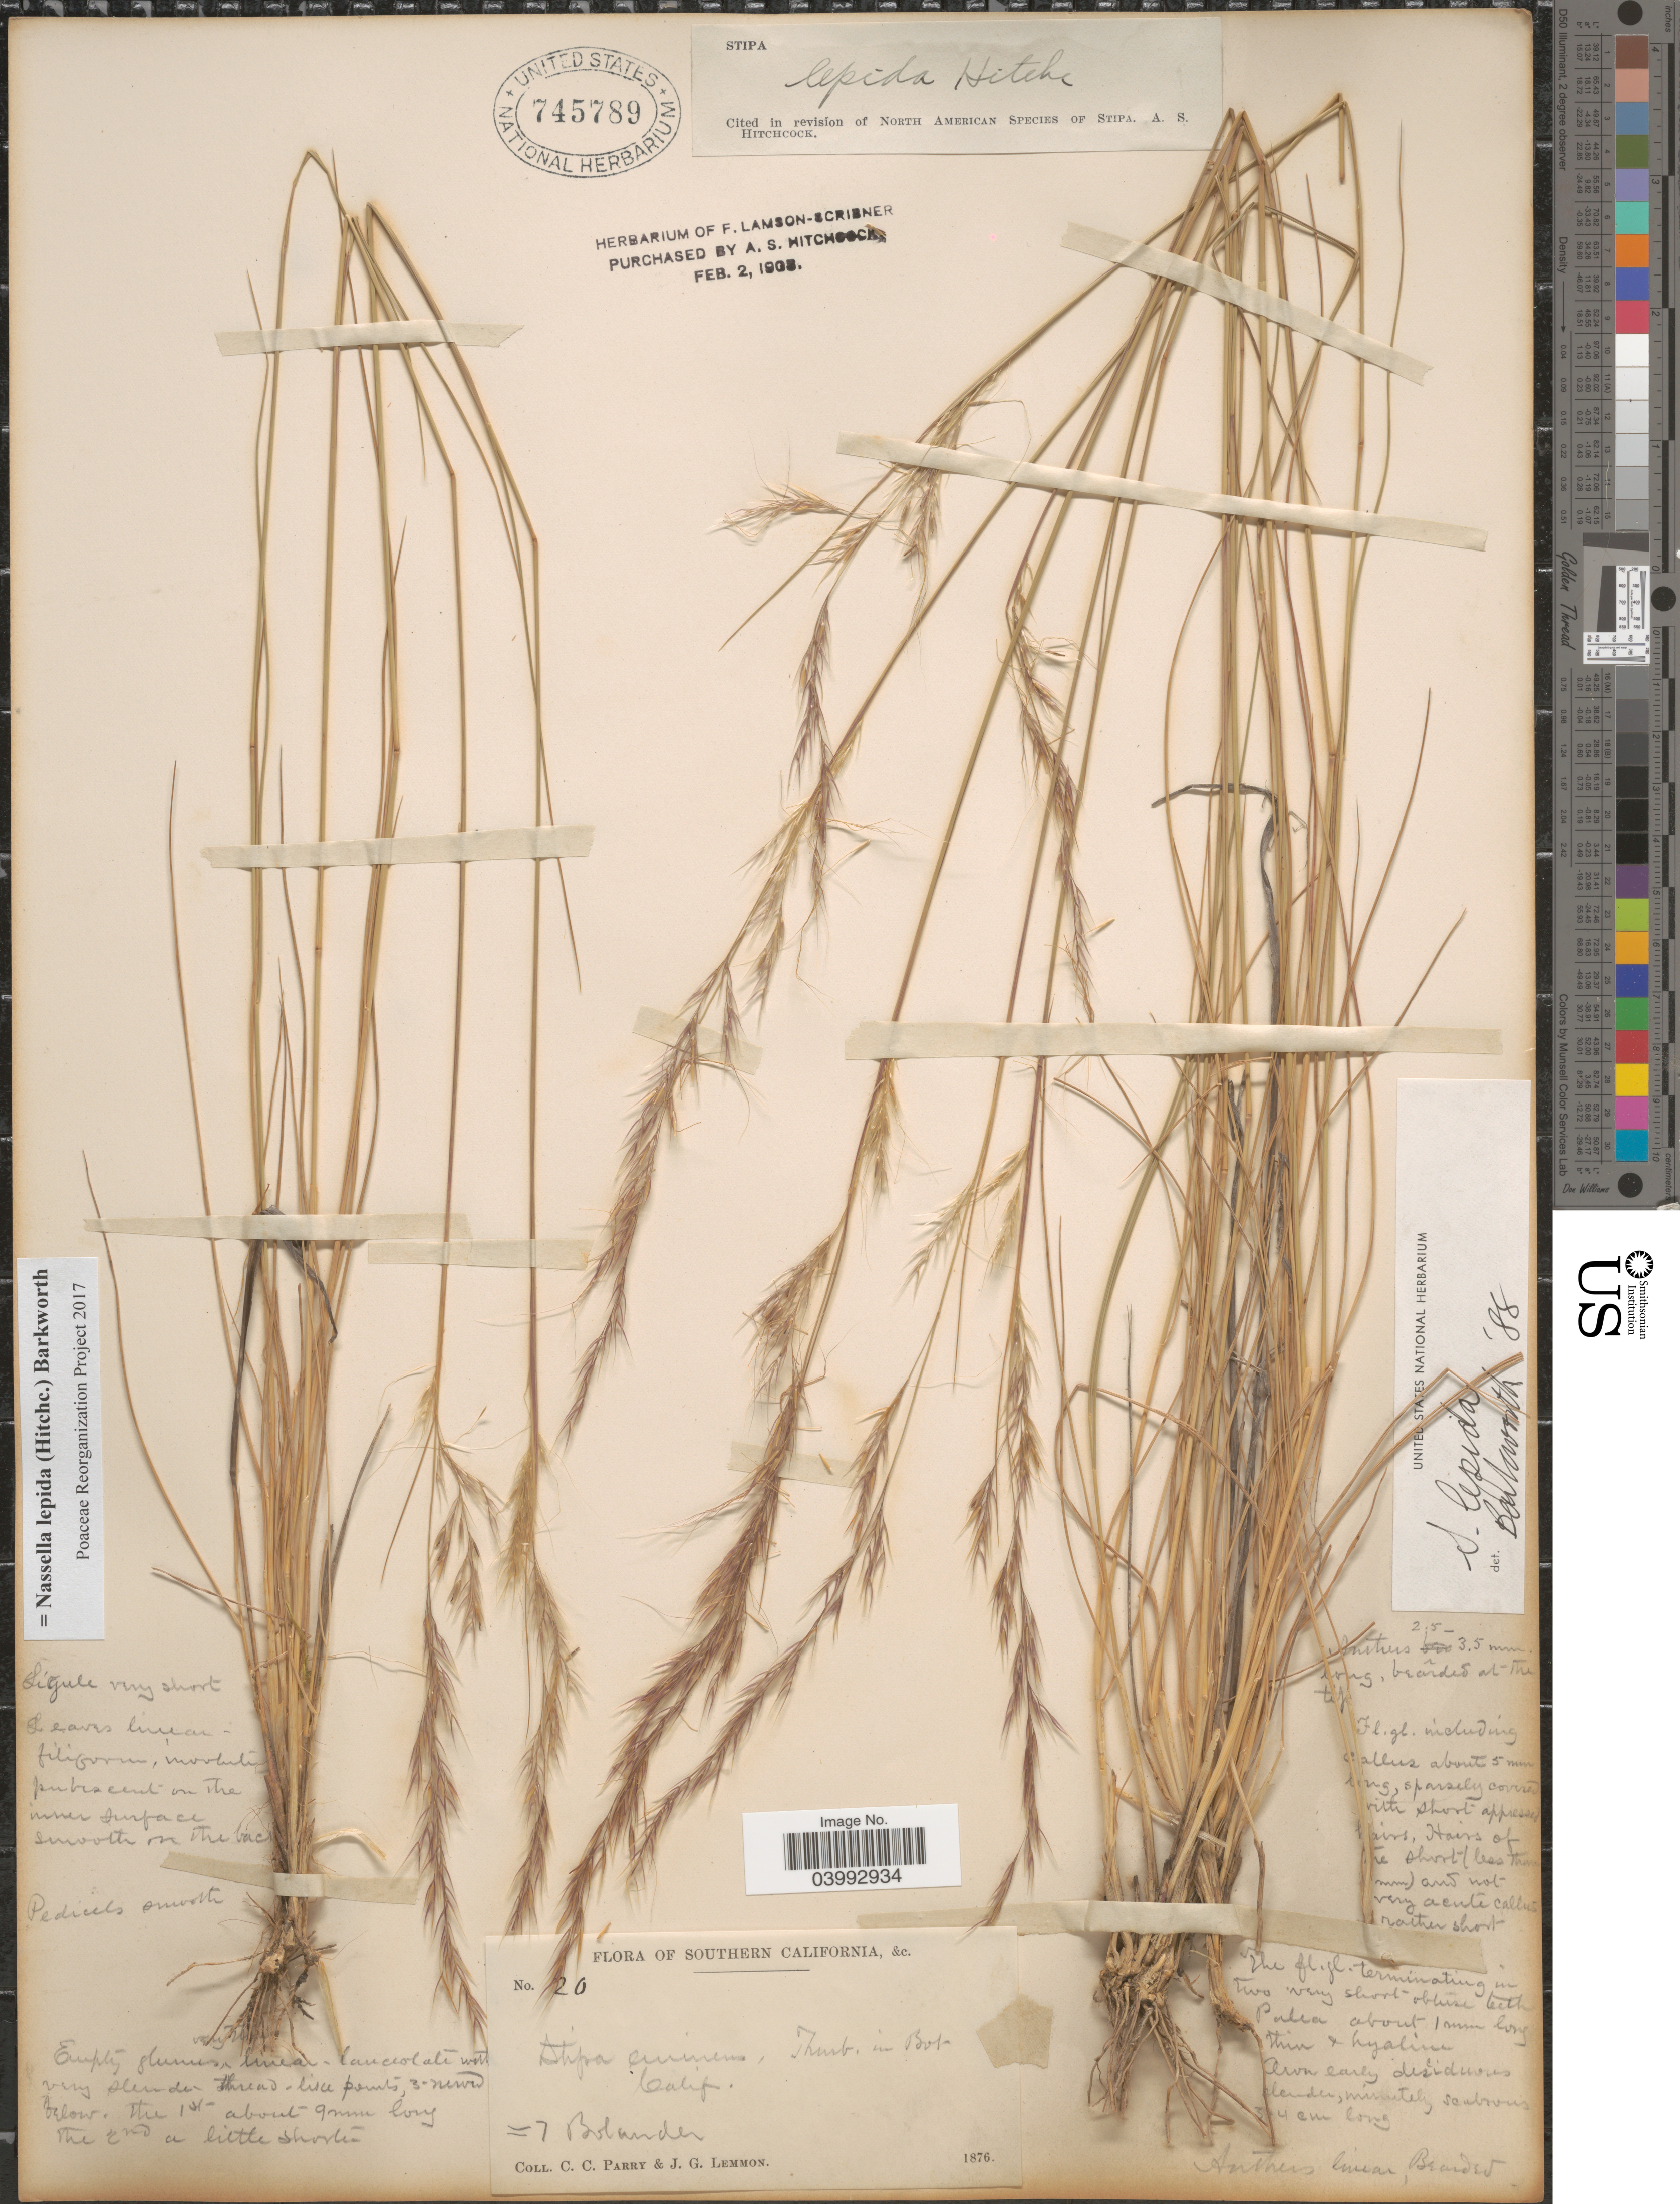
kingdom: Plantae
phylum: Tracheophyta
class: Liliopsida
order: Poales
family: Poaceae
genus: Nassella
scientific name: Nassella lepida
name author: (Hitchc.) Barkworth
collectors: C. C. Parry & J. Lemmon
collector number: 20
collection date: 1876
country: United States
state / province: California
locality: Southern California.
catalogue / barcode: US 745789